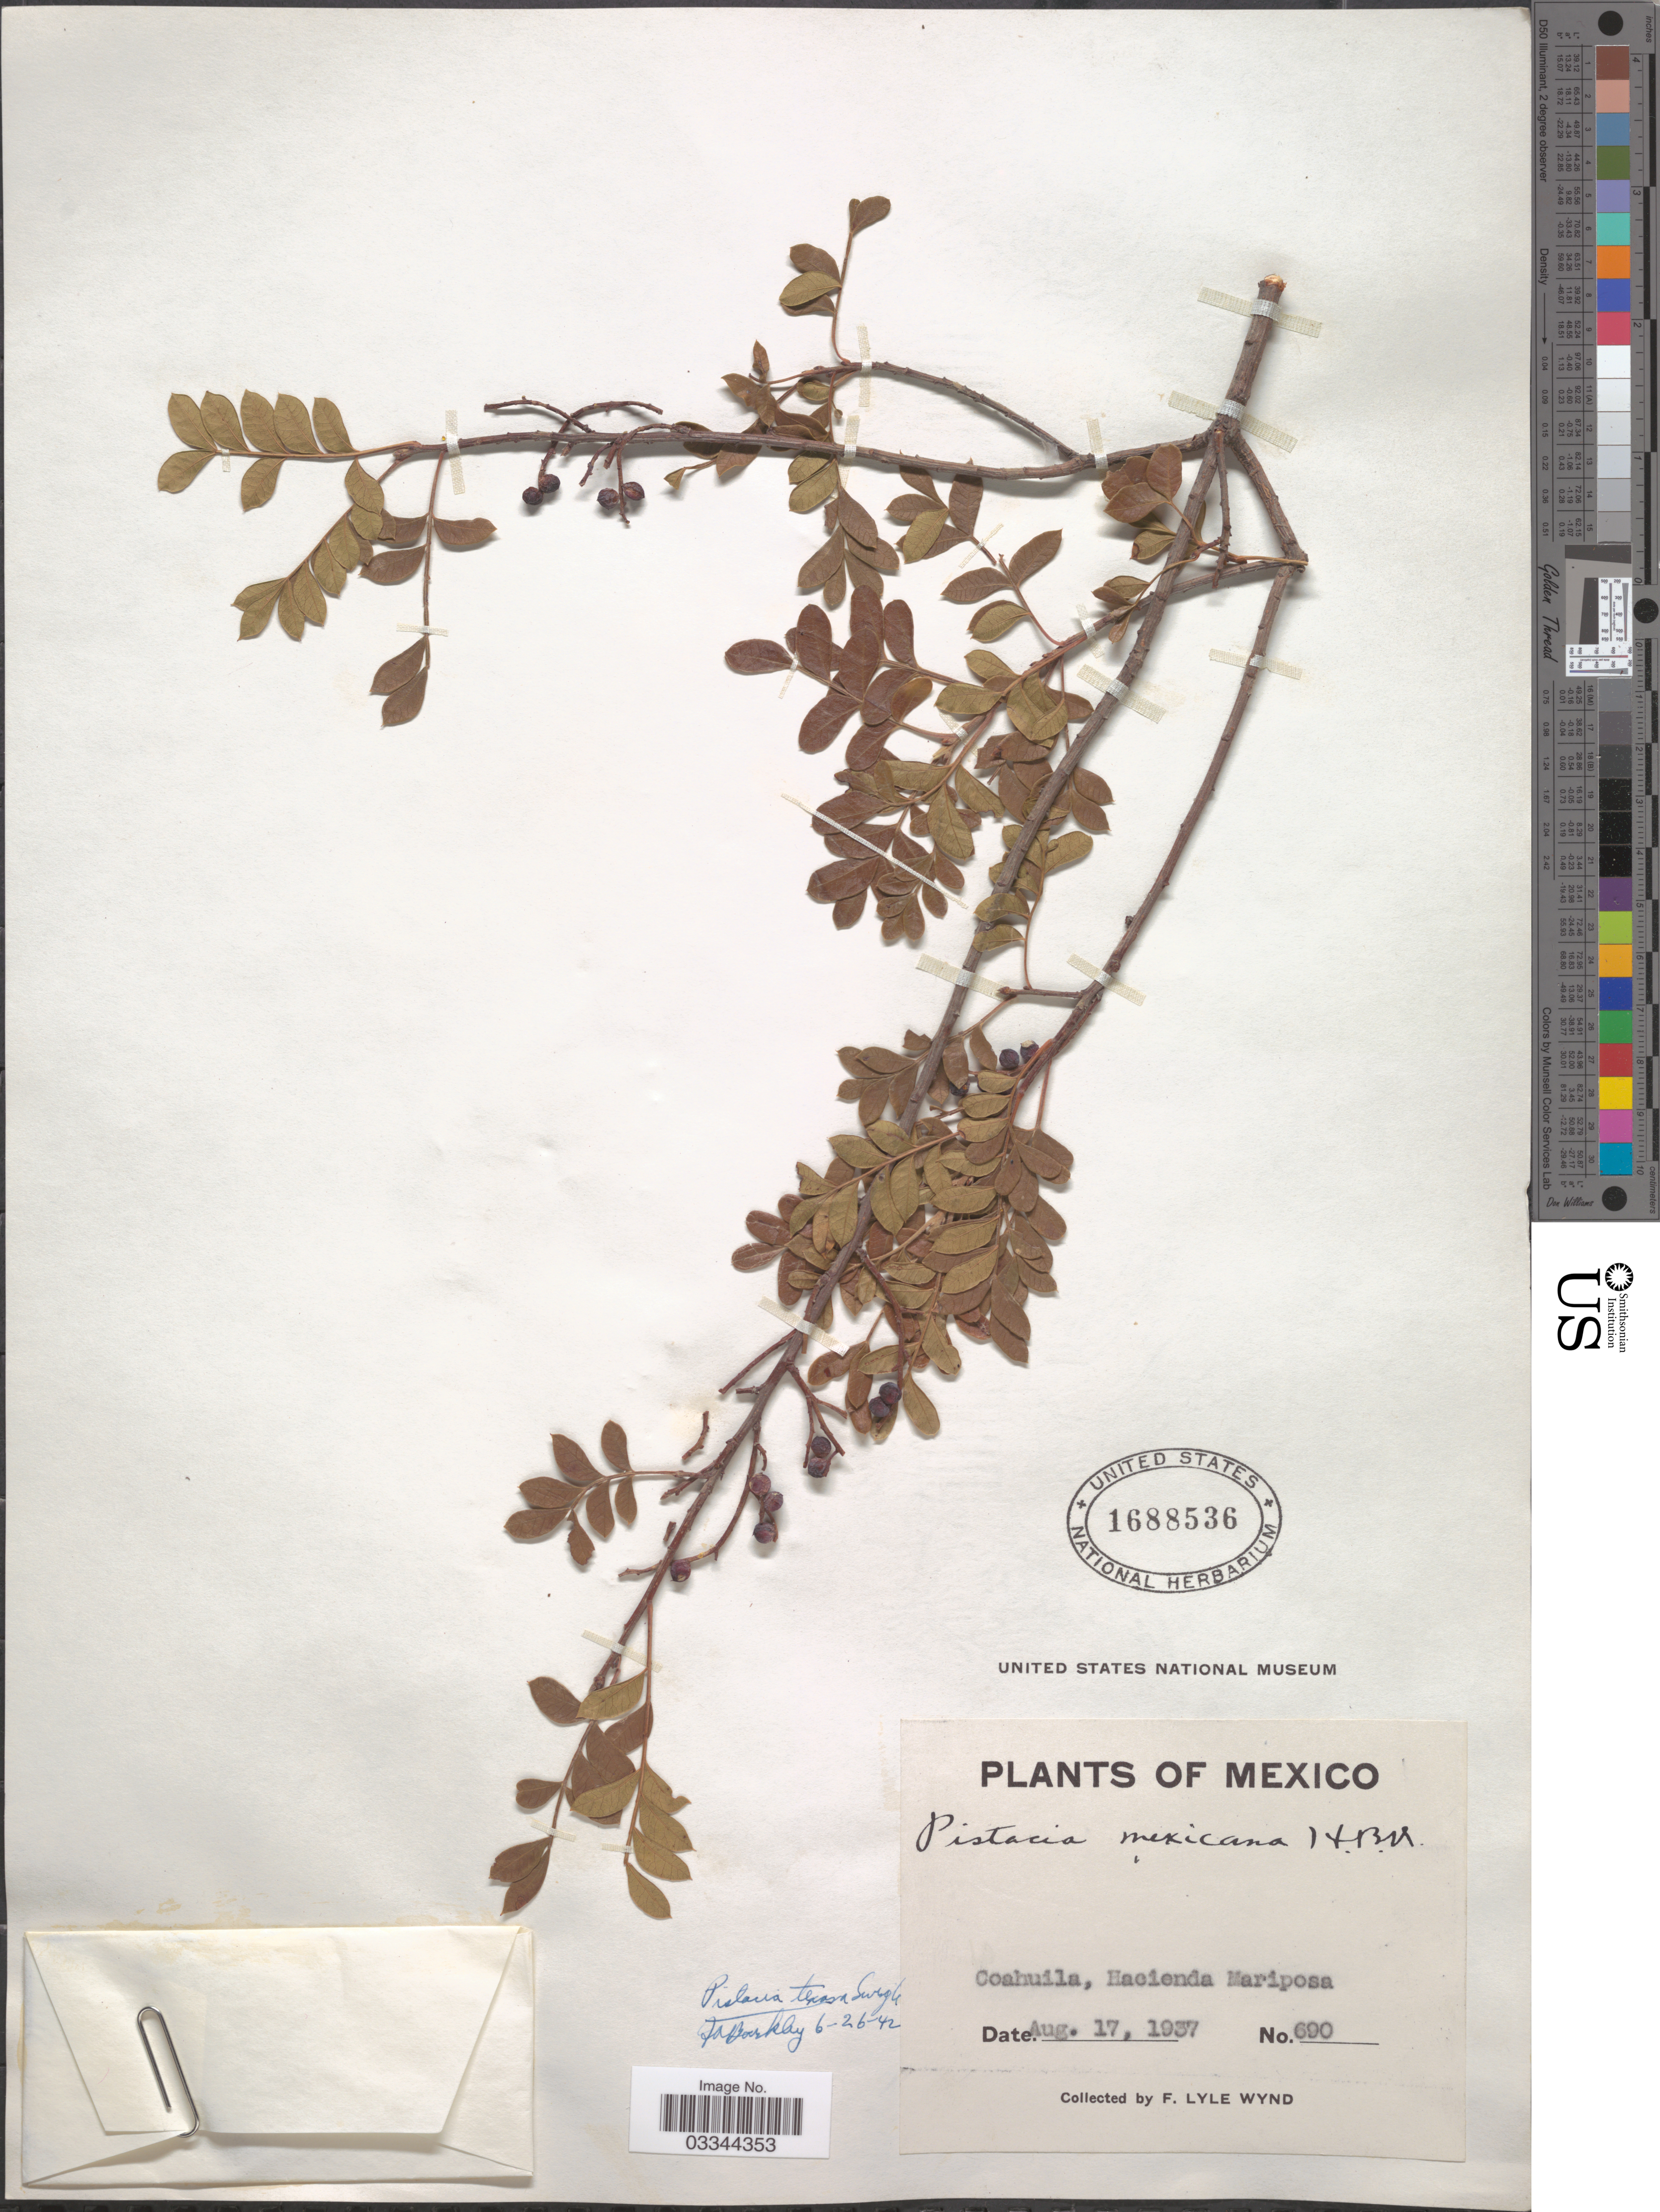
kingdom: Plantae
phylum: Tracheophyta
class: Magnoliopsida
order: Sapindales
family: Anacardiaceae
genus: Pistacia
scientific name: Pistacia mexicana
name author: Kunth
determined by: Mitchell, John D.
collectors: F. L. Wynd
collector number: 690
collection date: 1937-08-17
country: Mexico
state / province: Coahuila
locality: Hacienda Mariposa.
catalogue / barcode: US 1688536